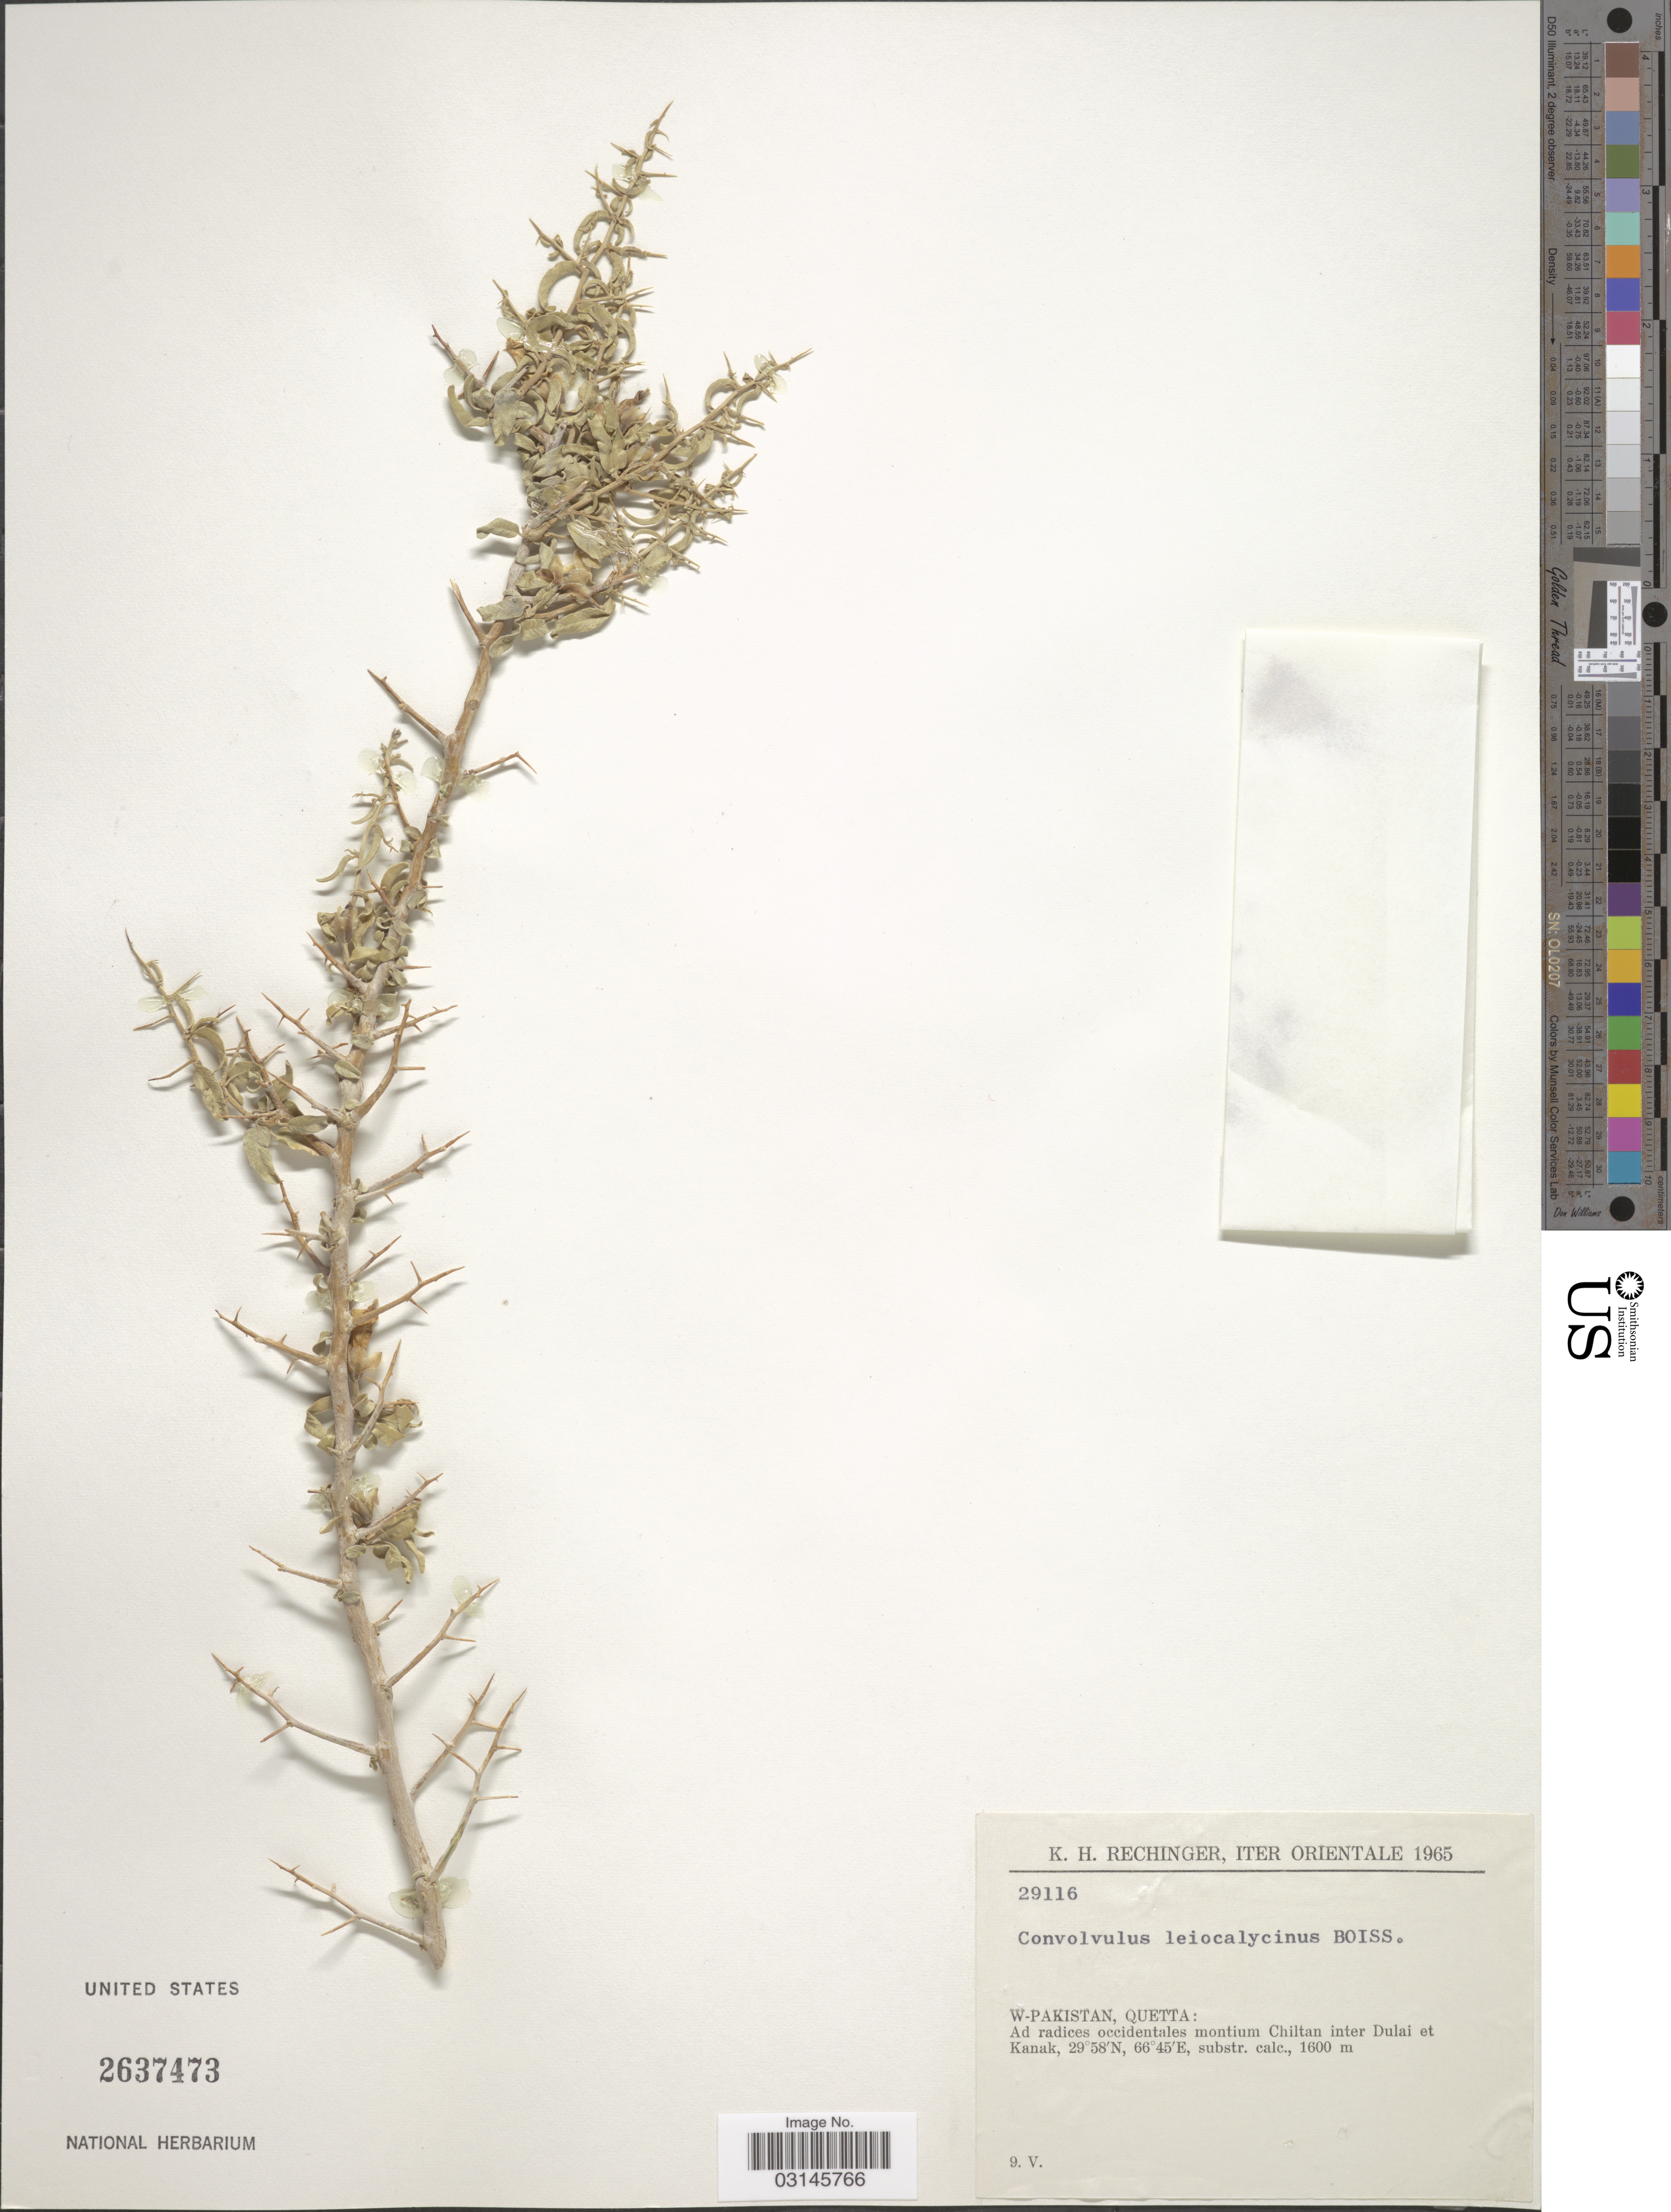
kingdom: Plantae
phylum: Tracheophyta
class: Magnoliopsida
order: Solanales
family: Convolvulaceae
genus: Convolvulus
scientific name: Convolvulus leiocalycinus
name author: Boiss.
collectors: K. H. Rechinger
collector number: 29116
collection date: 1965-05-09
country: Pakistan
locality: Iter Orientale, W-Pakistan, Quetta: Ad radices occidentales montium Chiltan inter Dulai et Kanak.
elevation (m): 1600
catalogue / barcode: US 2637473